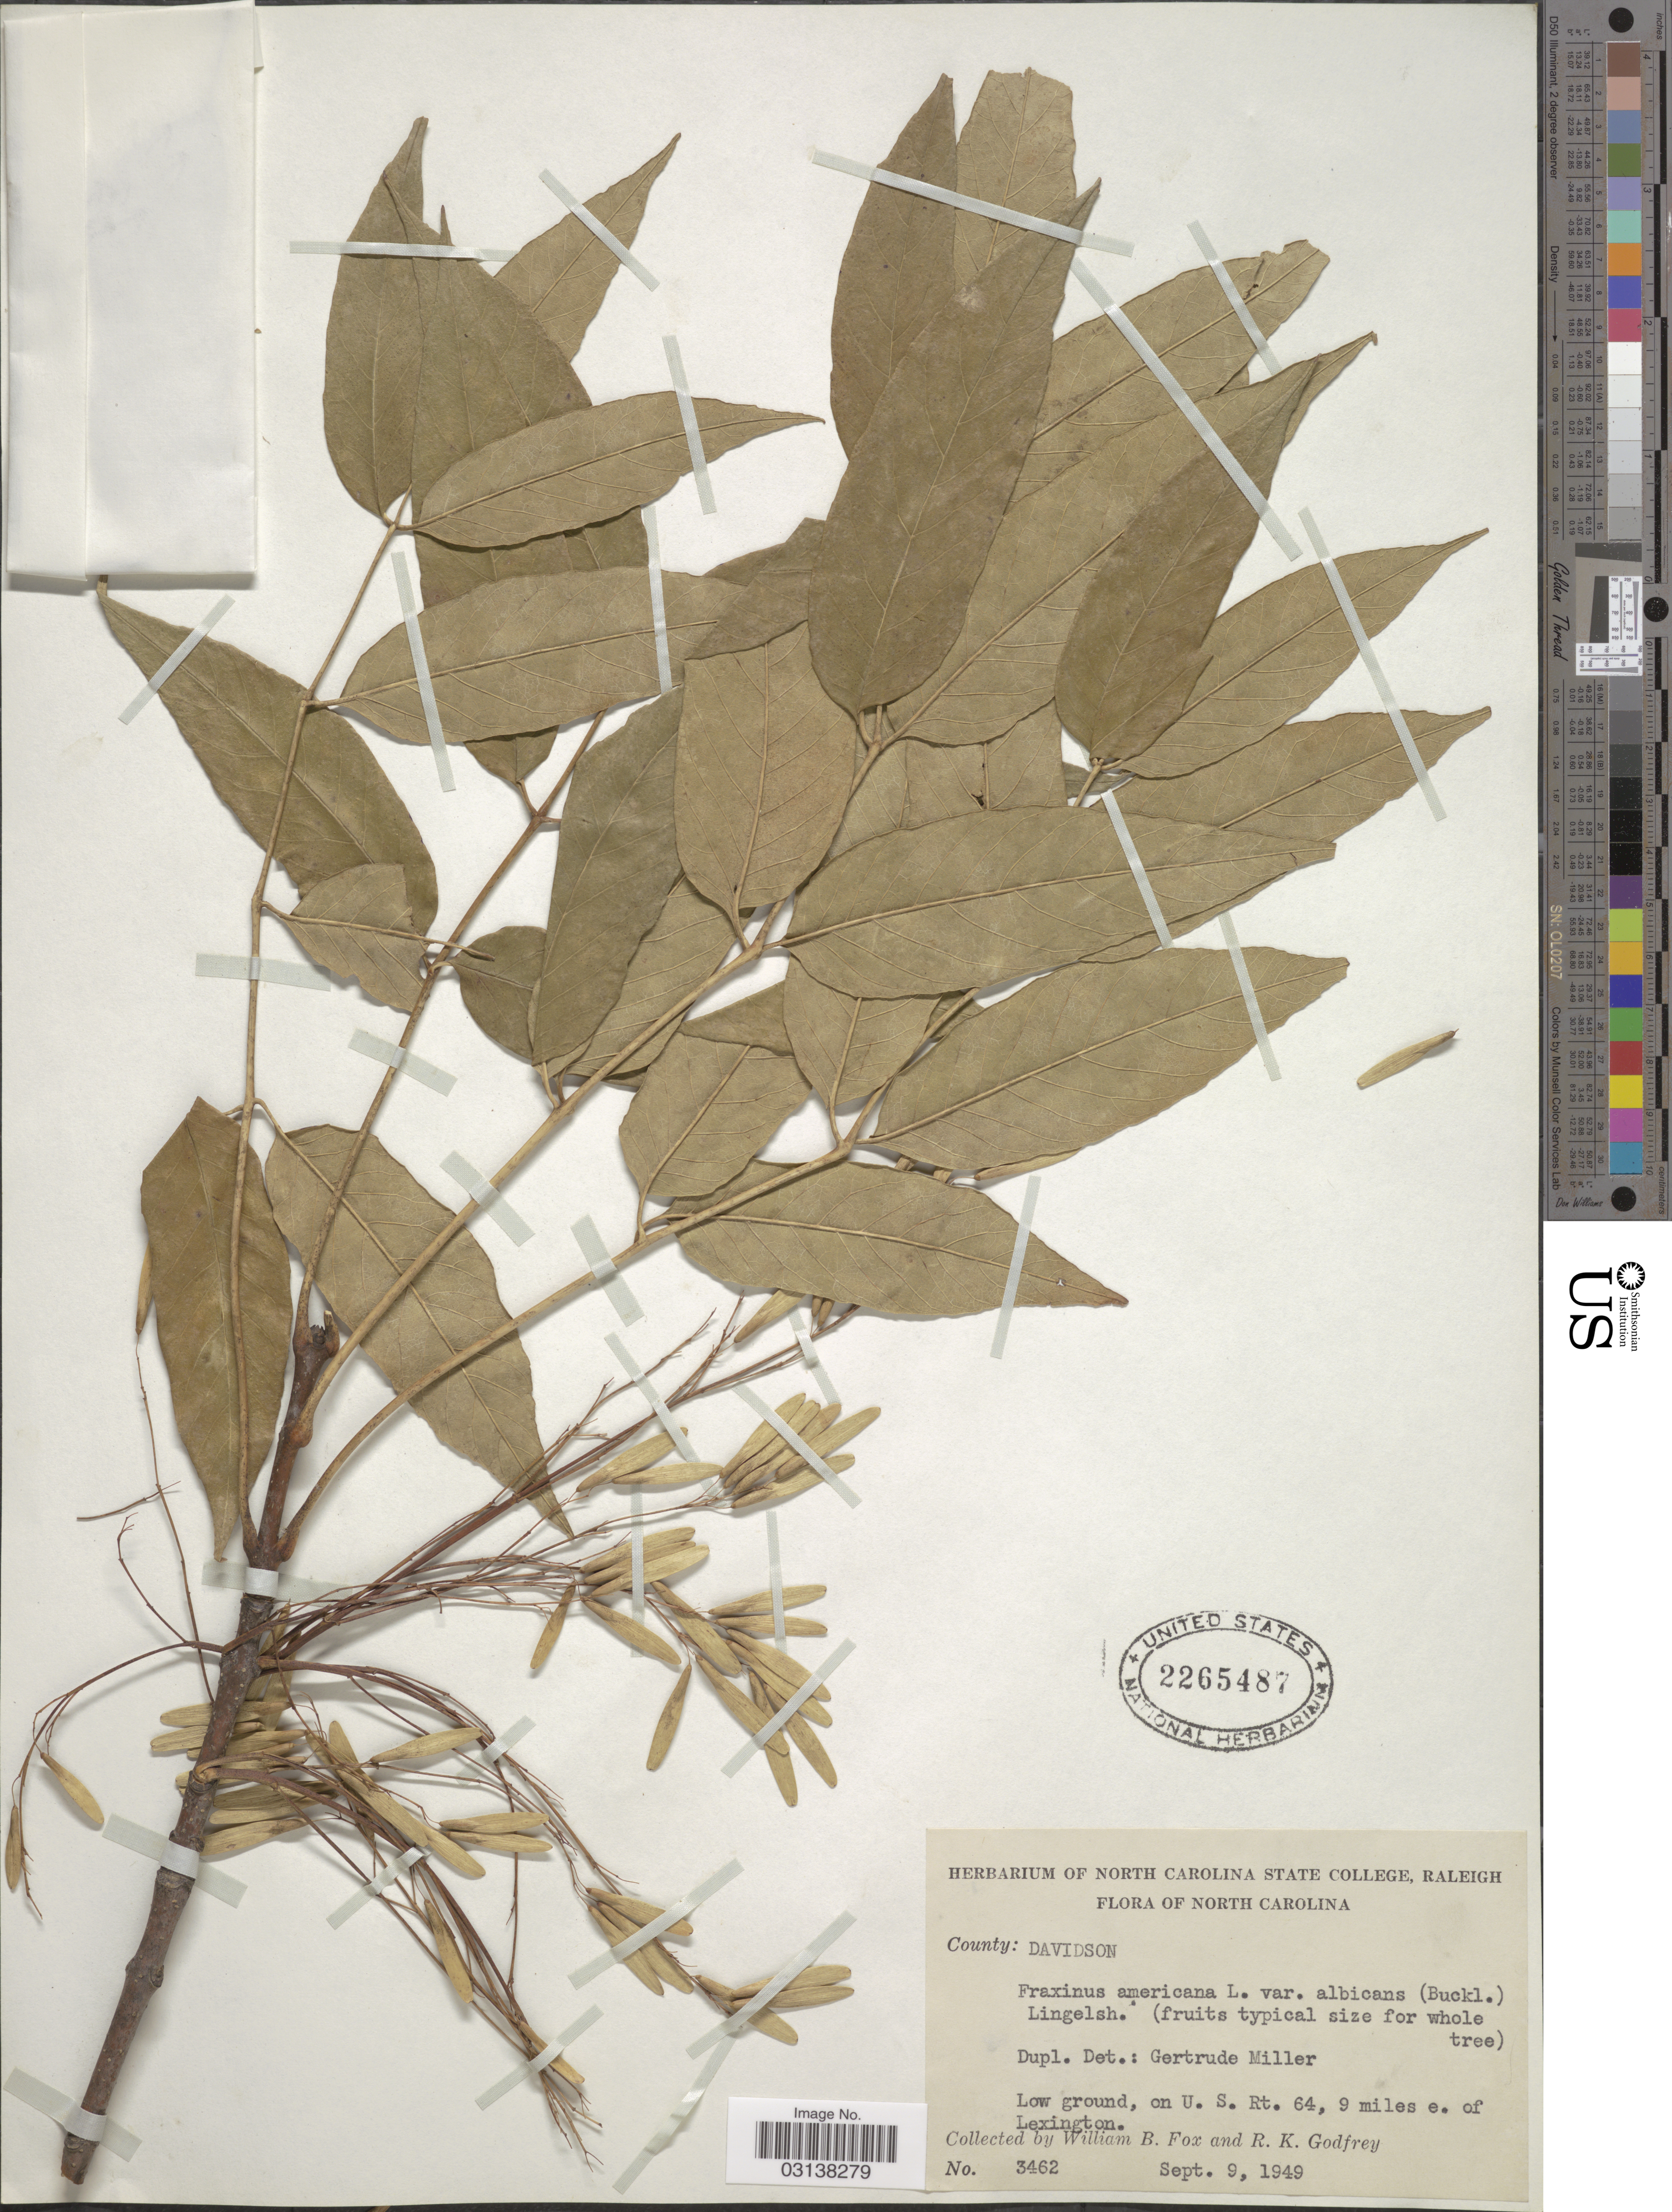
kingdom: Plantae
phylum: Tracheophyta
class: Magnoliopsida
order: Lamiales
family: Oleaceae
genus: Fraxinus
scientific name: Fraxinus americana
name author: L.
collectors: W. B. Fox & R. K. Godfrey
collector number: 3462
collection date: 1949-09-09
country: United States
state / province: North Carolina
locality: County: Davidson. Low ground, on U.S. Rt. 64, 9 miles e. of Lexington.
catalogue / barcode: US 2265487